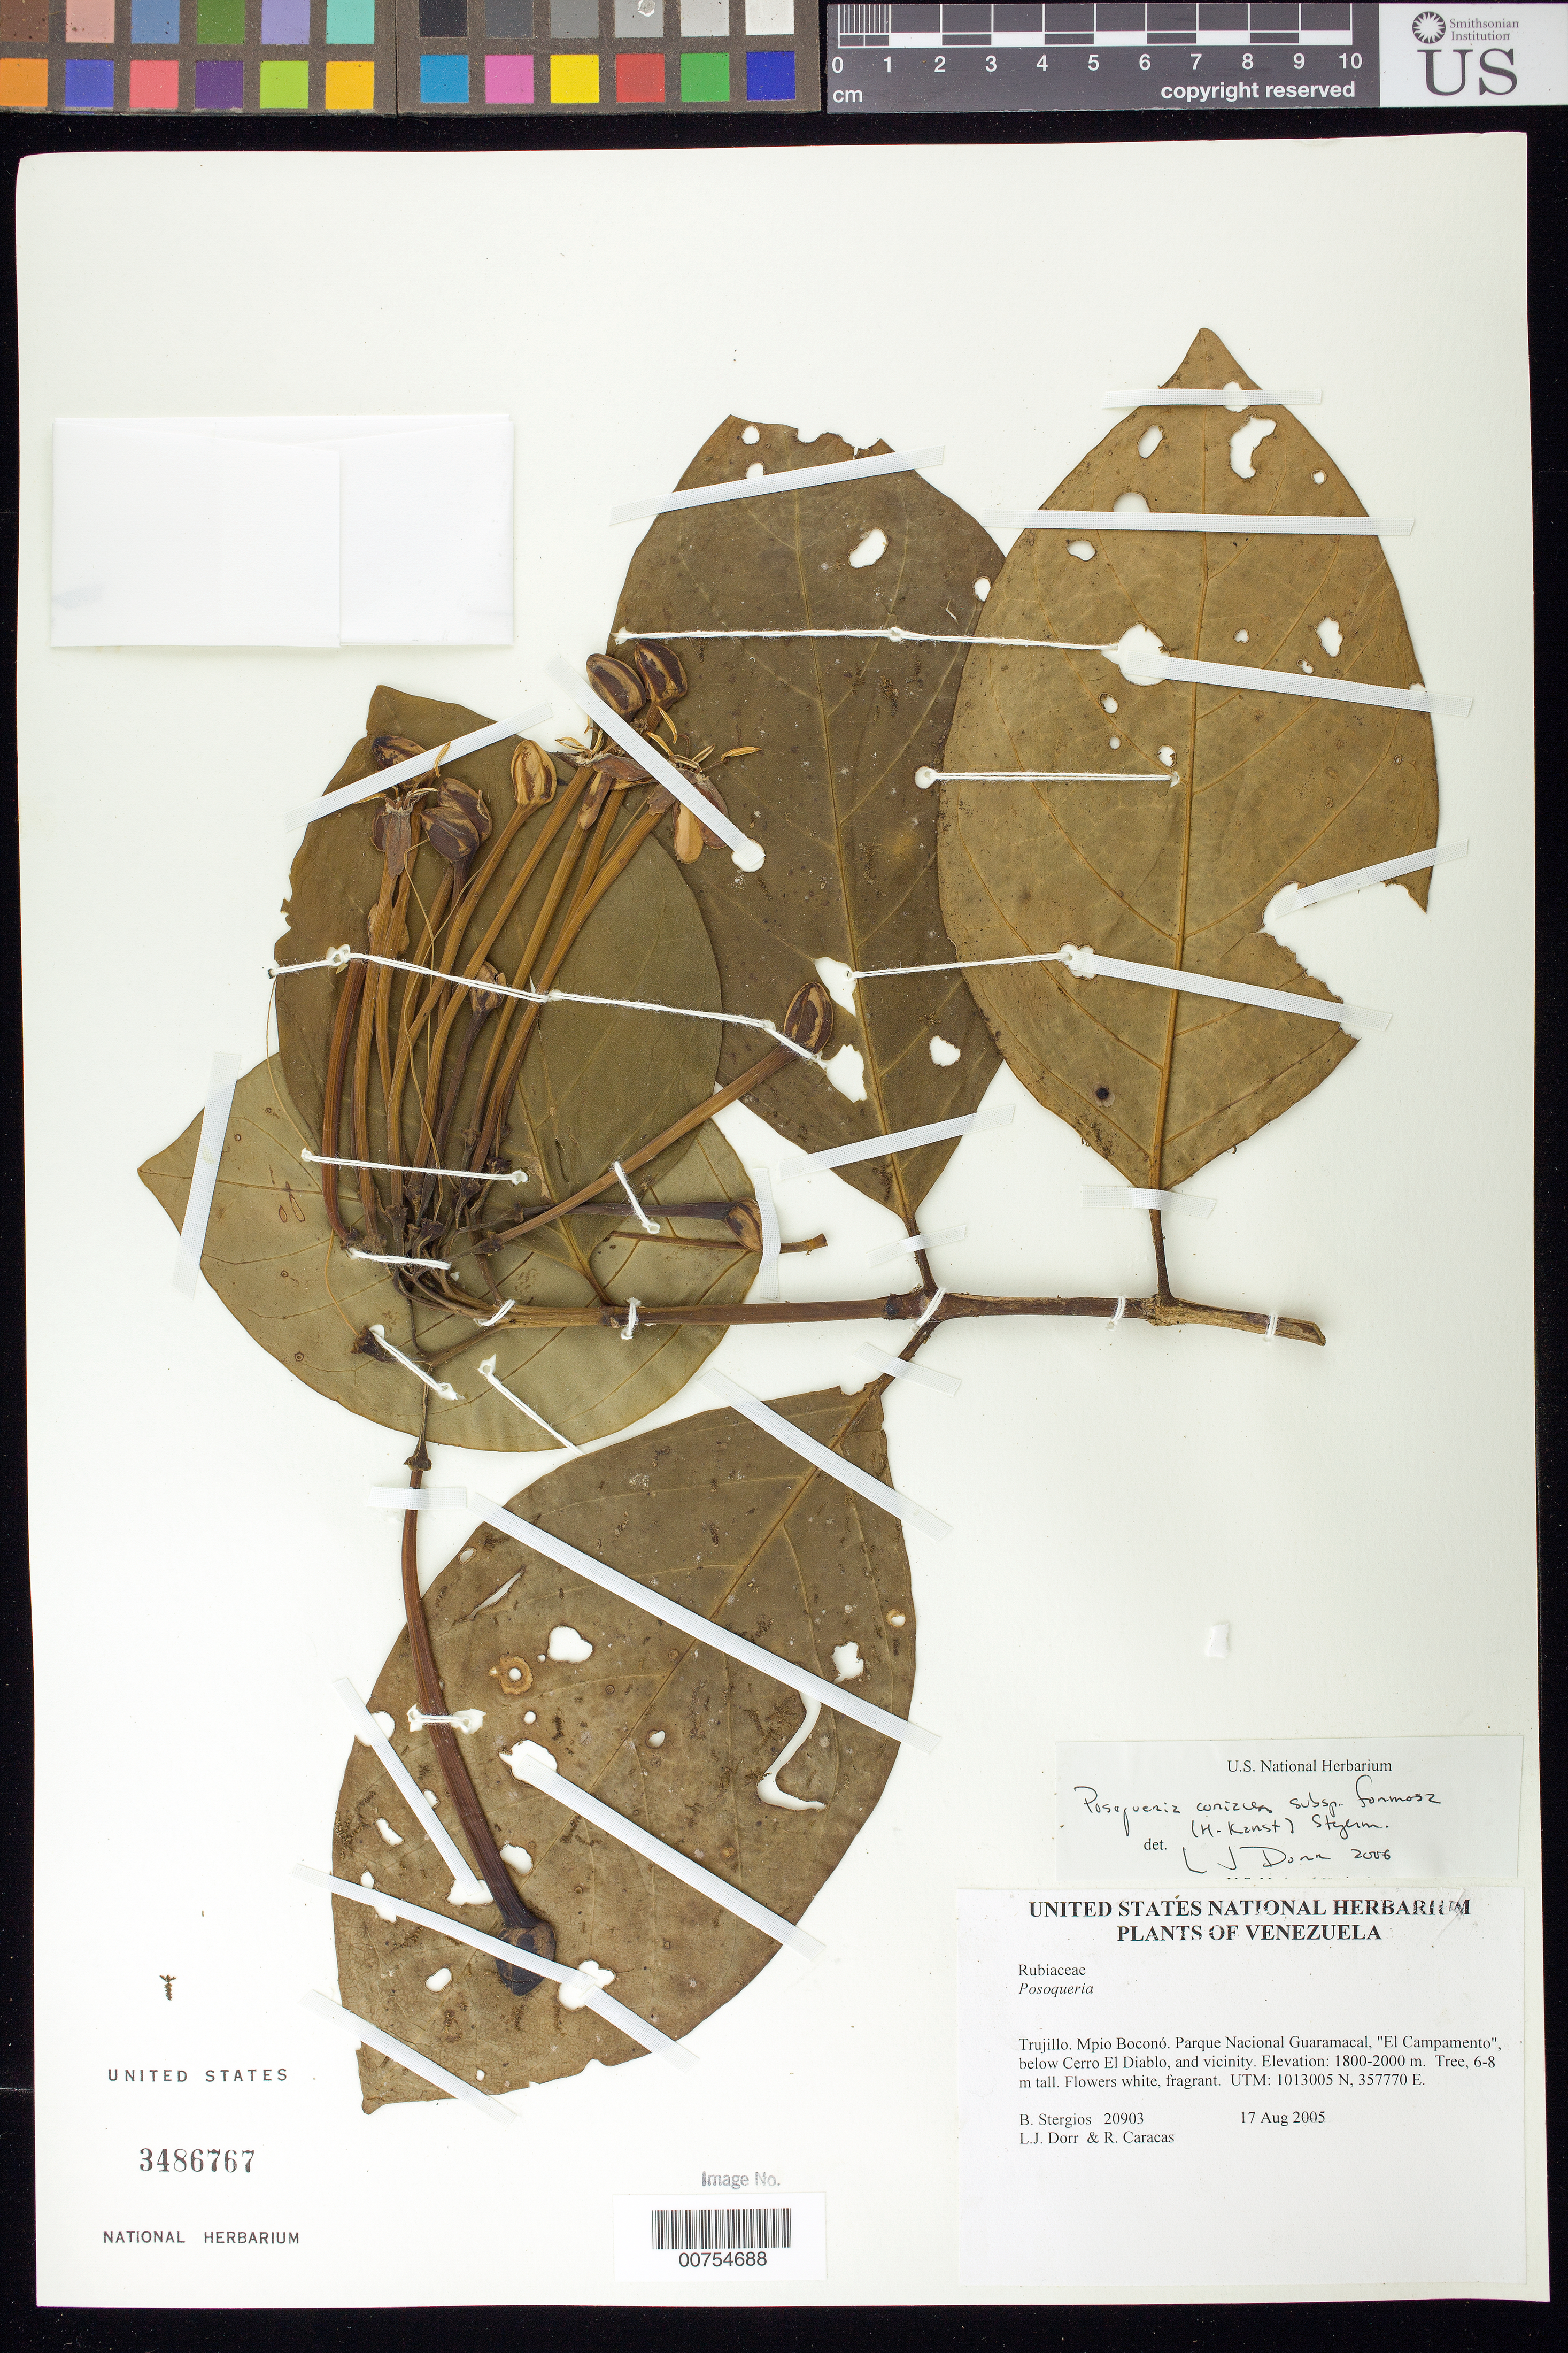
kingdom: Plantae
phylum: Tracheophyta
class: Magnoliopsida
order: Gentianales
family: Rubiaceae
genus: Posoqueria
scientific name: Posoqueria coriacea subsp. formosa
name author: (H. Karst.) Steyerm.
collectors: B. G. Stergios, L. J. Dorr & R. Caracas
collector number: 20903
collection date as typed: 17 Aug 2005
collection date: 2005-08-17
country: Venezuela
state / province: Trujillo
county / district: Boconó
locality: Parque Nacional Guaramacal, "El Campamento", below Cerro El Diablo, and vicinity.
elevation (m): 1800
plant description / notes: PORT, US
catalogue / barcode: US 3486767